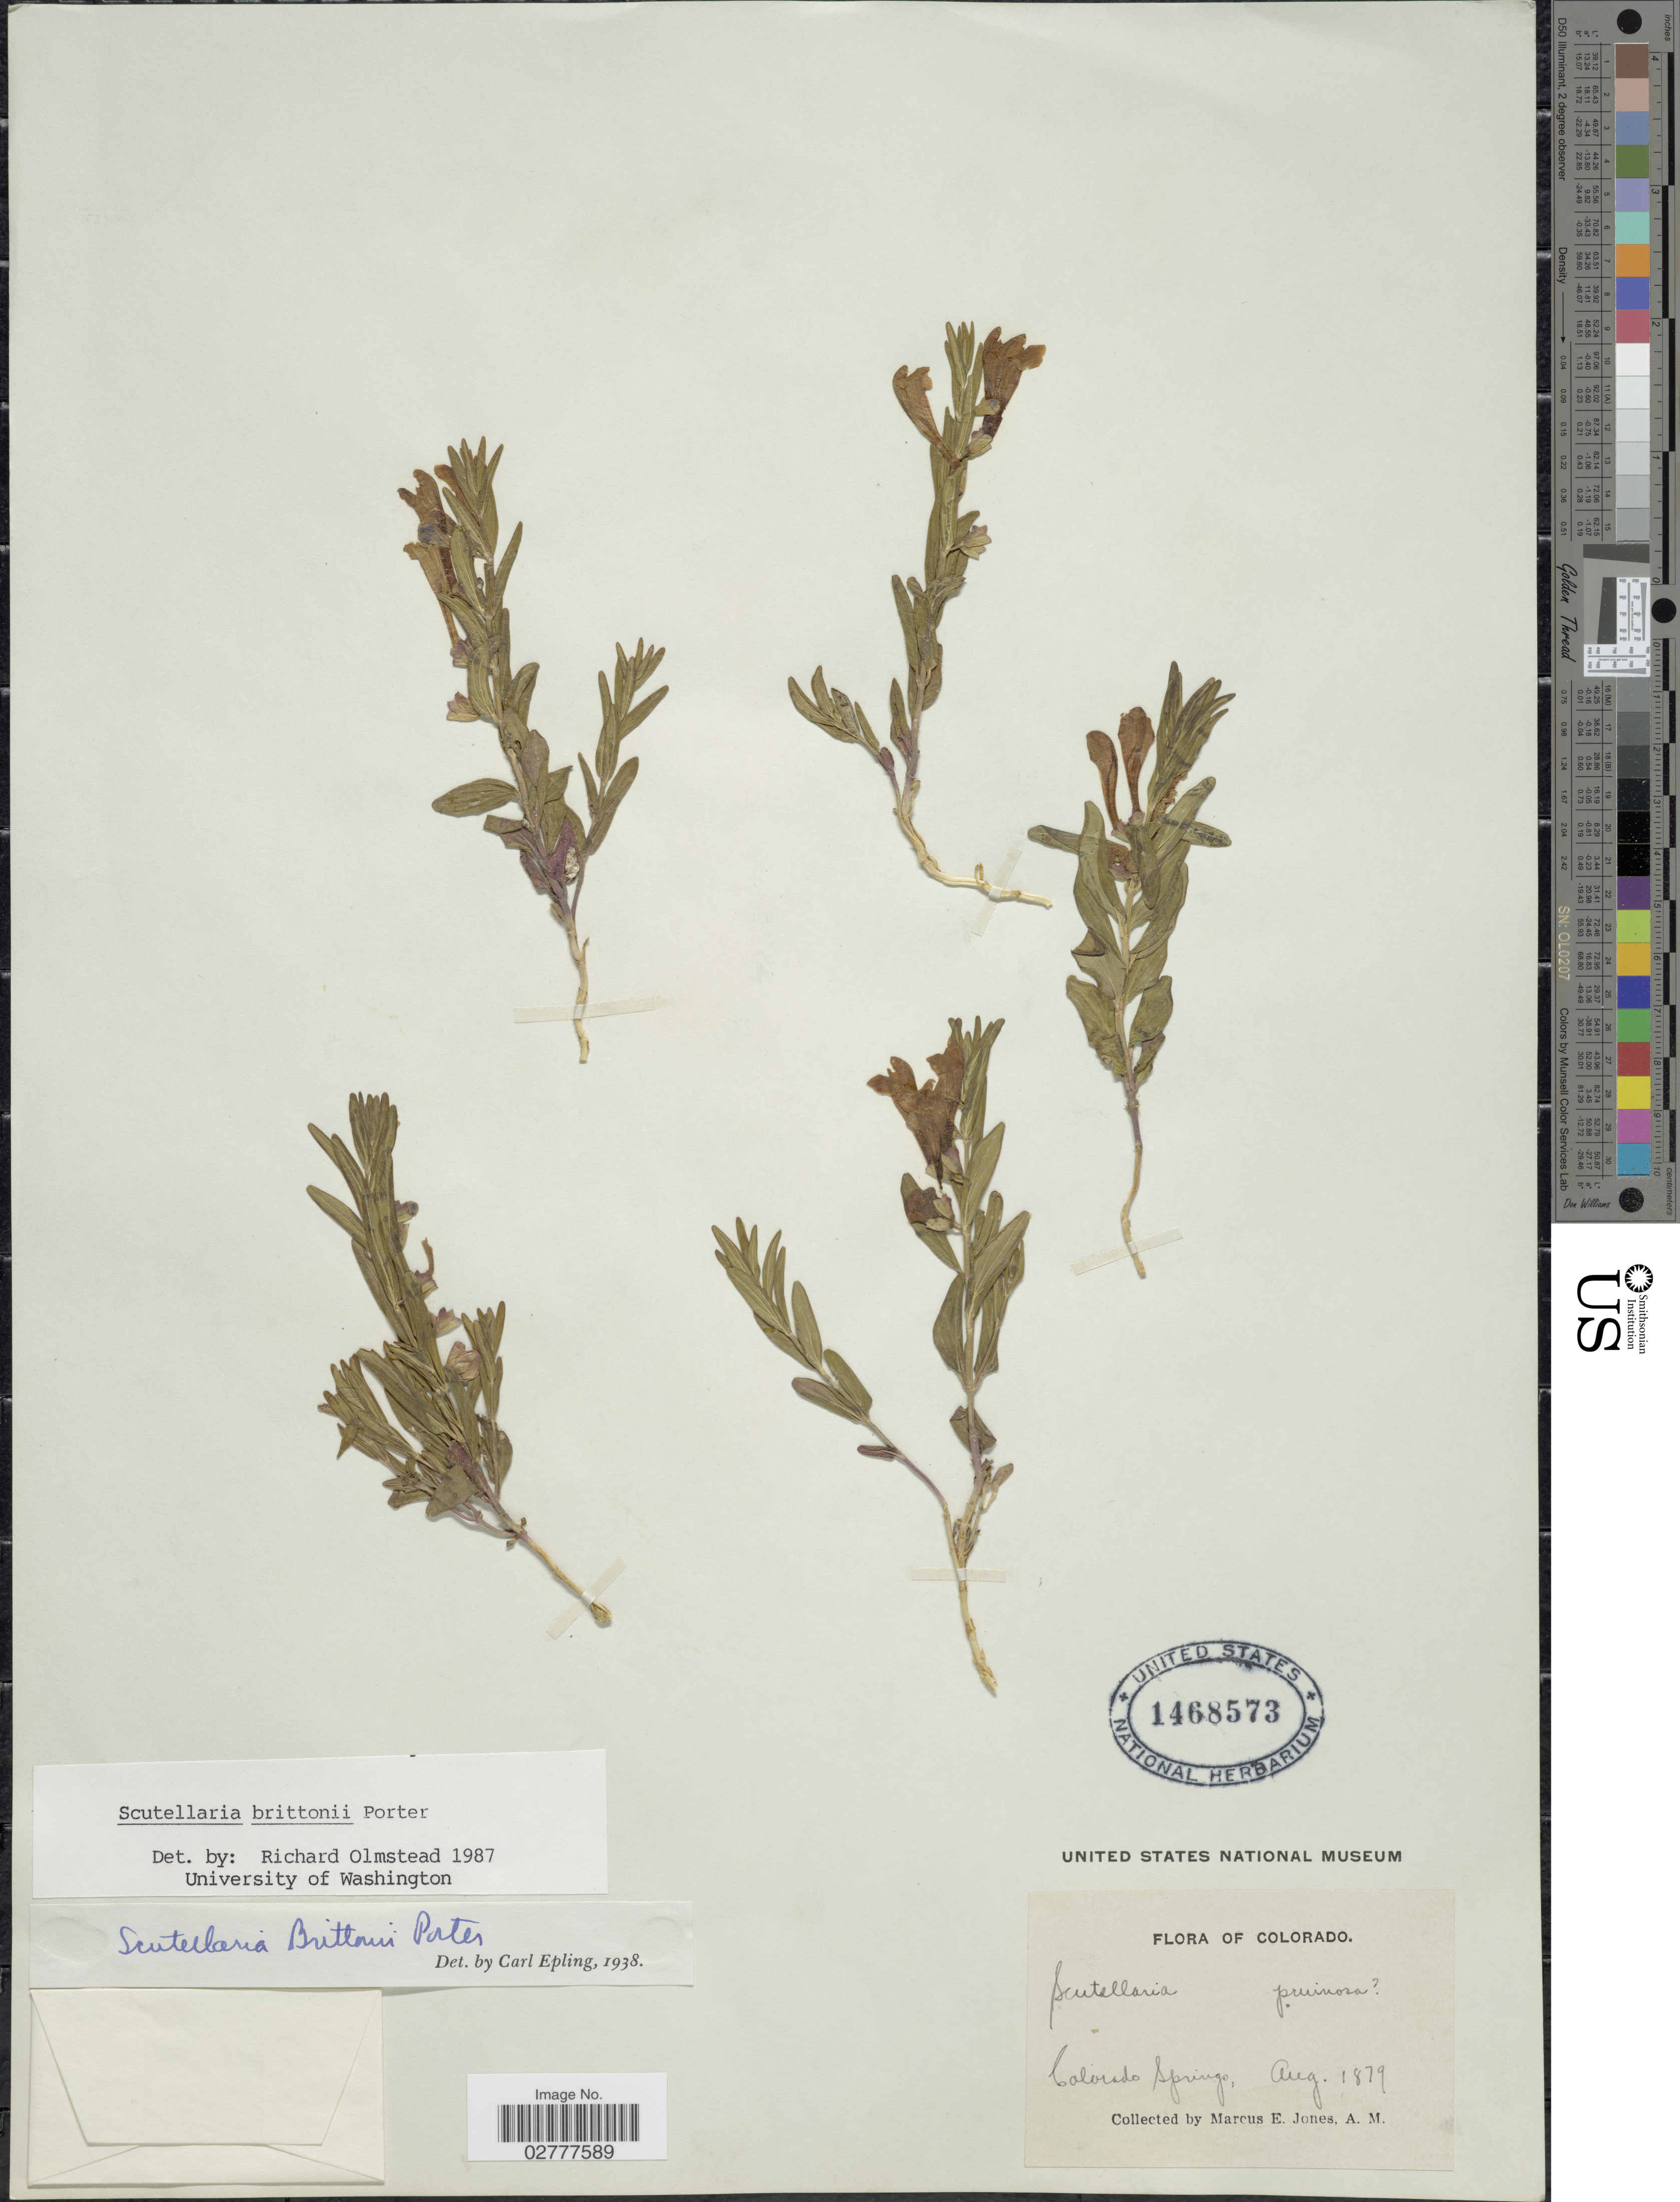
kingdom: Plantae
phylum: Tracheophyta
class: Magnoliopsida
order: Lamiales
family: Lamiaceae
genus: Scutellaria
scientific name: Scutellaria brittonii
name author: Porter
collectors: M. E. Jones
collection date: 1879-08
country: United States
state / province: Colorado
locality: Colorado Springs.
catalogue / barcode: US 1468573